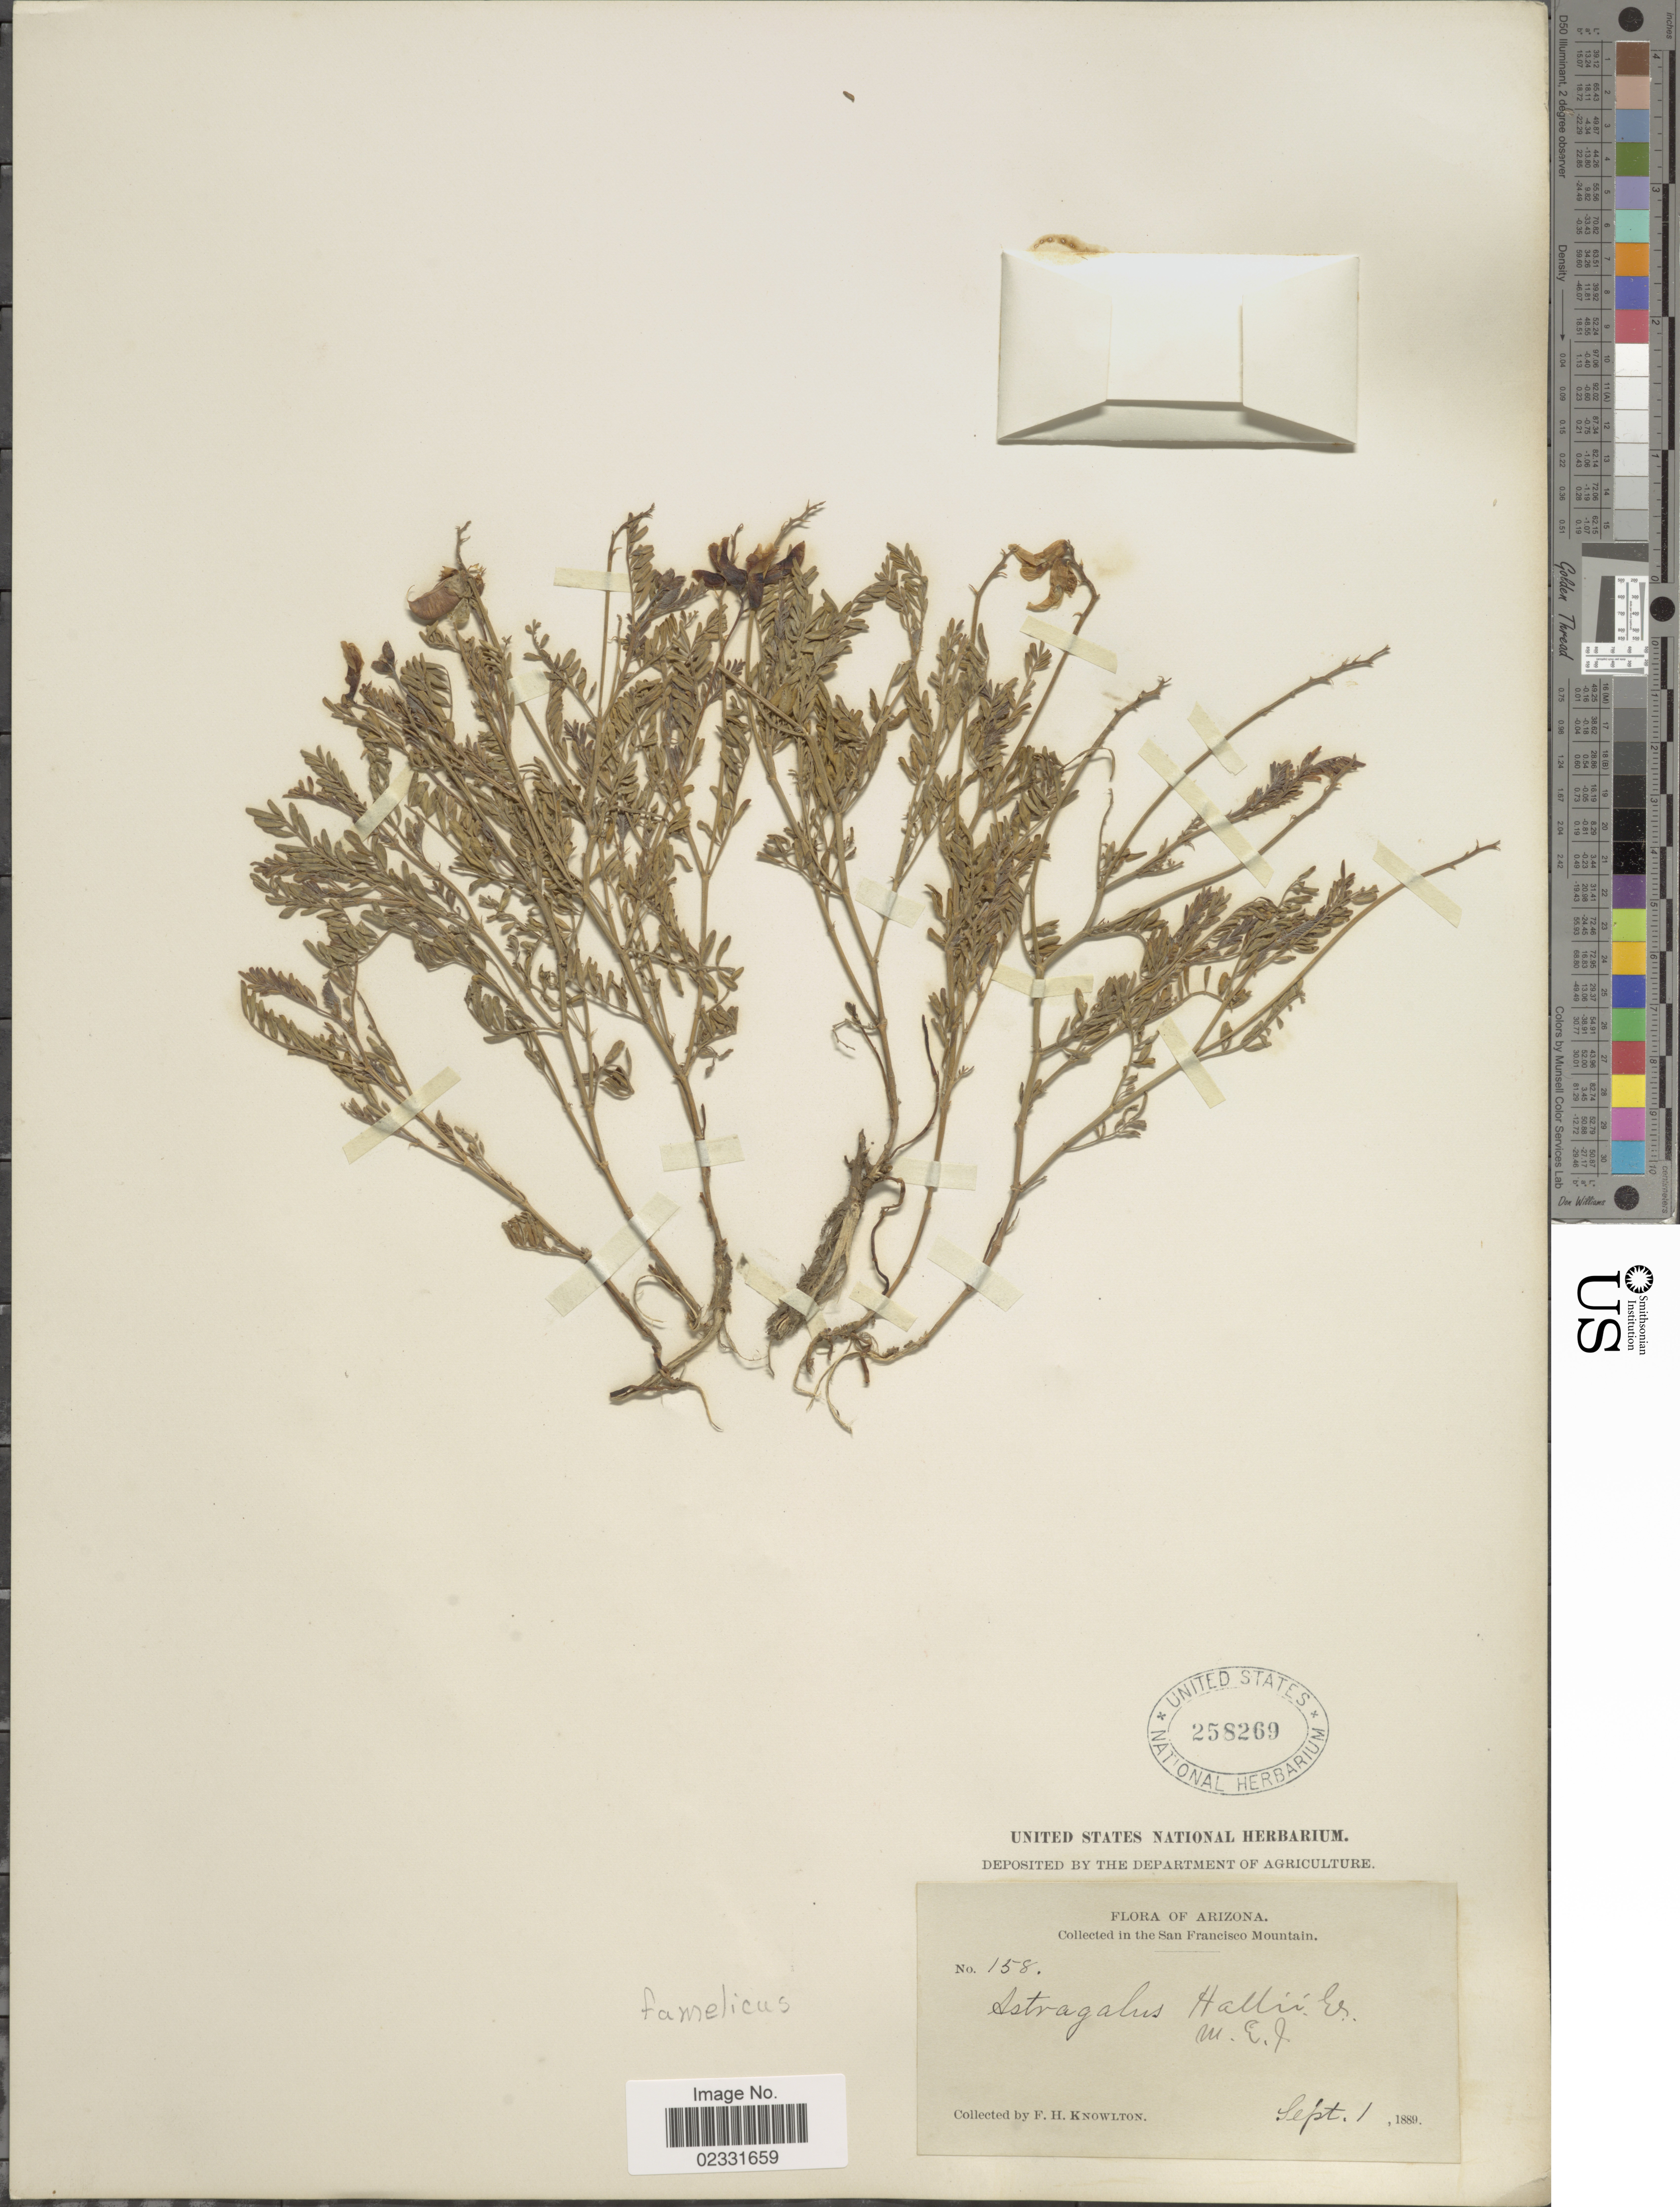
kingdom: Plantae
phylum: Tracheophyta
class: Magnoliopsida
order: Fabales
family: Fabaceae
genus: Astragalus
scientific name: Astragalus hallii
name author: A. Gray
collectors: F. H. Knowlton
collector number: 158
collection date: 1889-09-01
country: United States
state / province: Arizona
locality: In the San Francisco Mountain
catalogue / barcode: US 258269